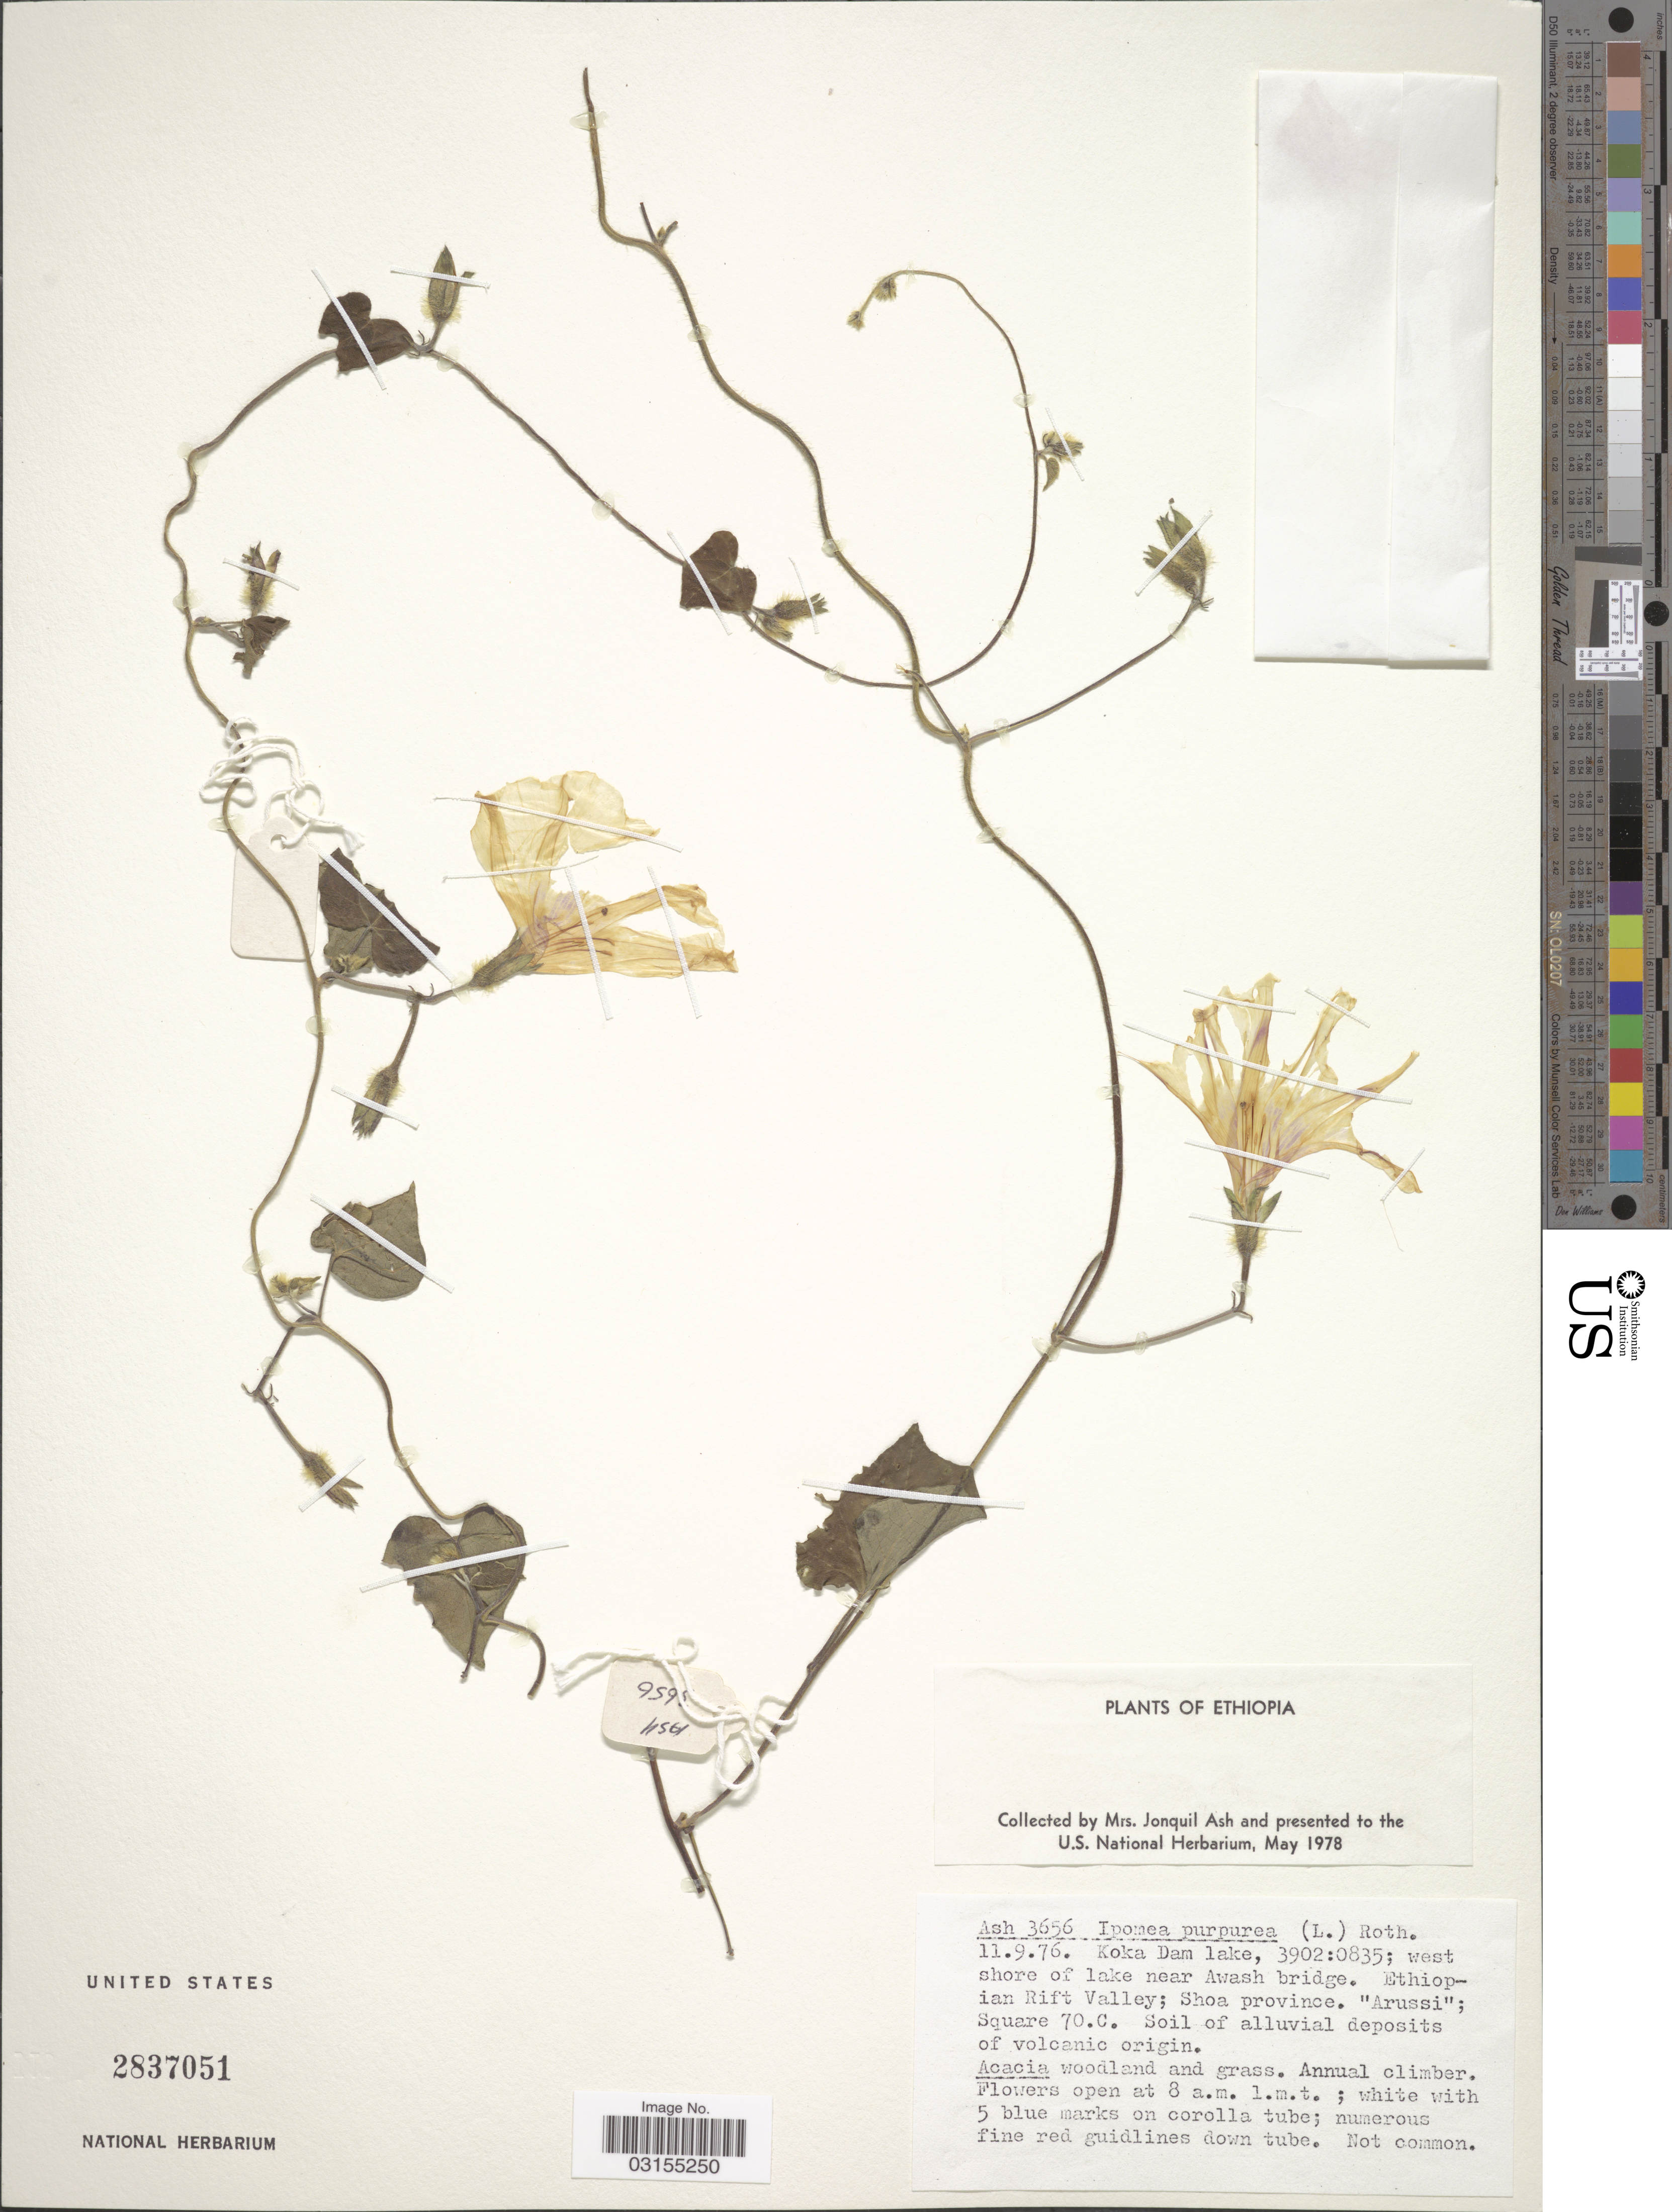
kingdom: Plantae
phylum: Tracheophyta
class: Magnoliopsida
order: Solanales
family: Convolvulaceae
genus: Ipomoea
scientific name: Ipomoea purpurea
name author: (L.) Roth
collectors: J. Ash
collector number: Ash 3656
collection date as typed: Transcribed d/m/y: 11/9/76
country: Ethiopia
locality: Koka Dam lake, 3902:0835; west shore of lake near Awash bridge. Ethiopian Rift Valley; Shoa province.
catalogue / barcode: US 2837051